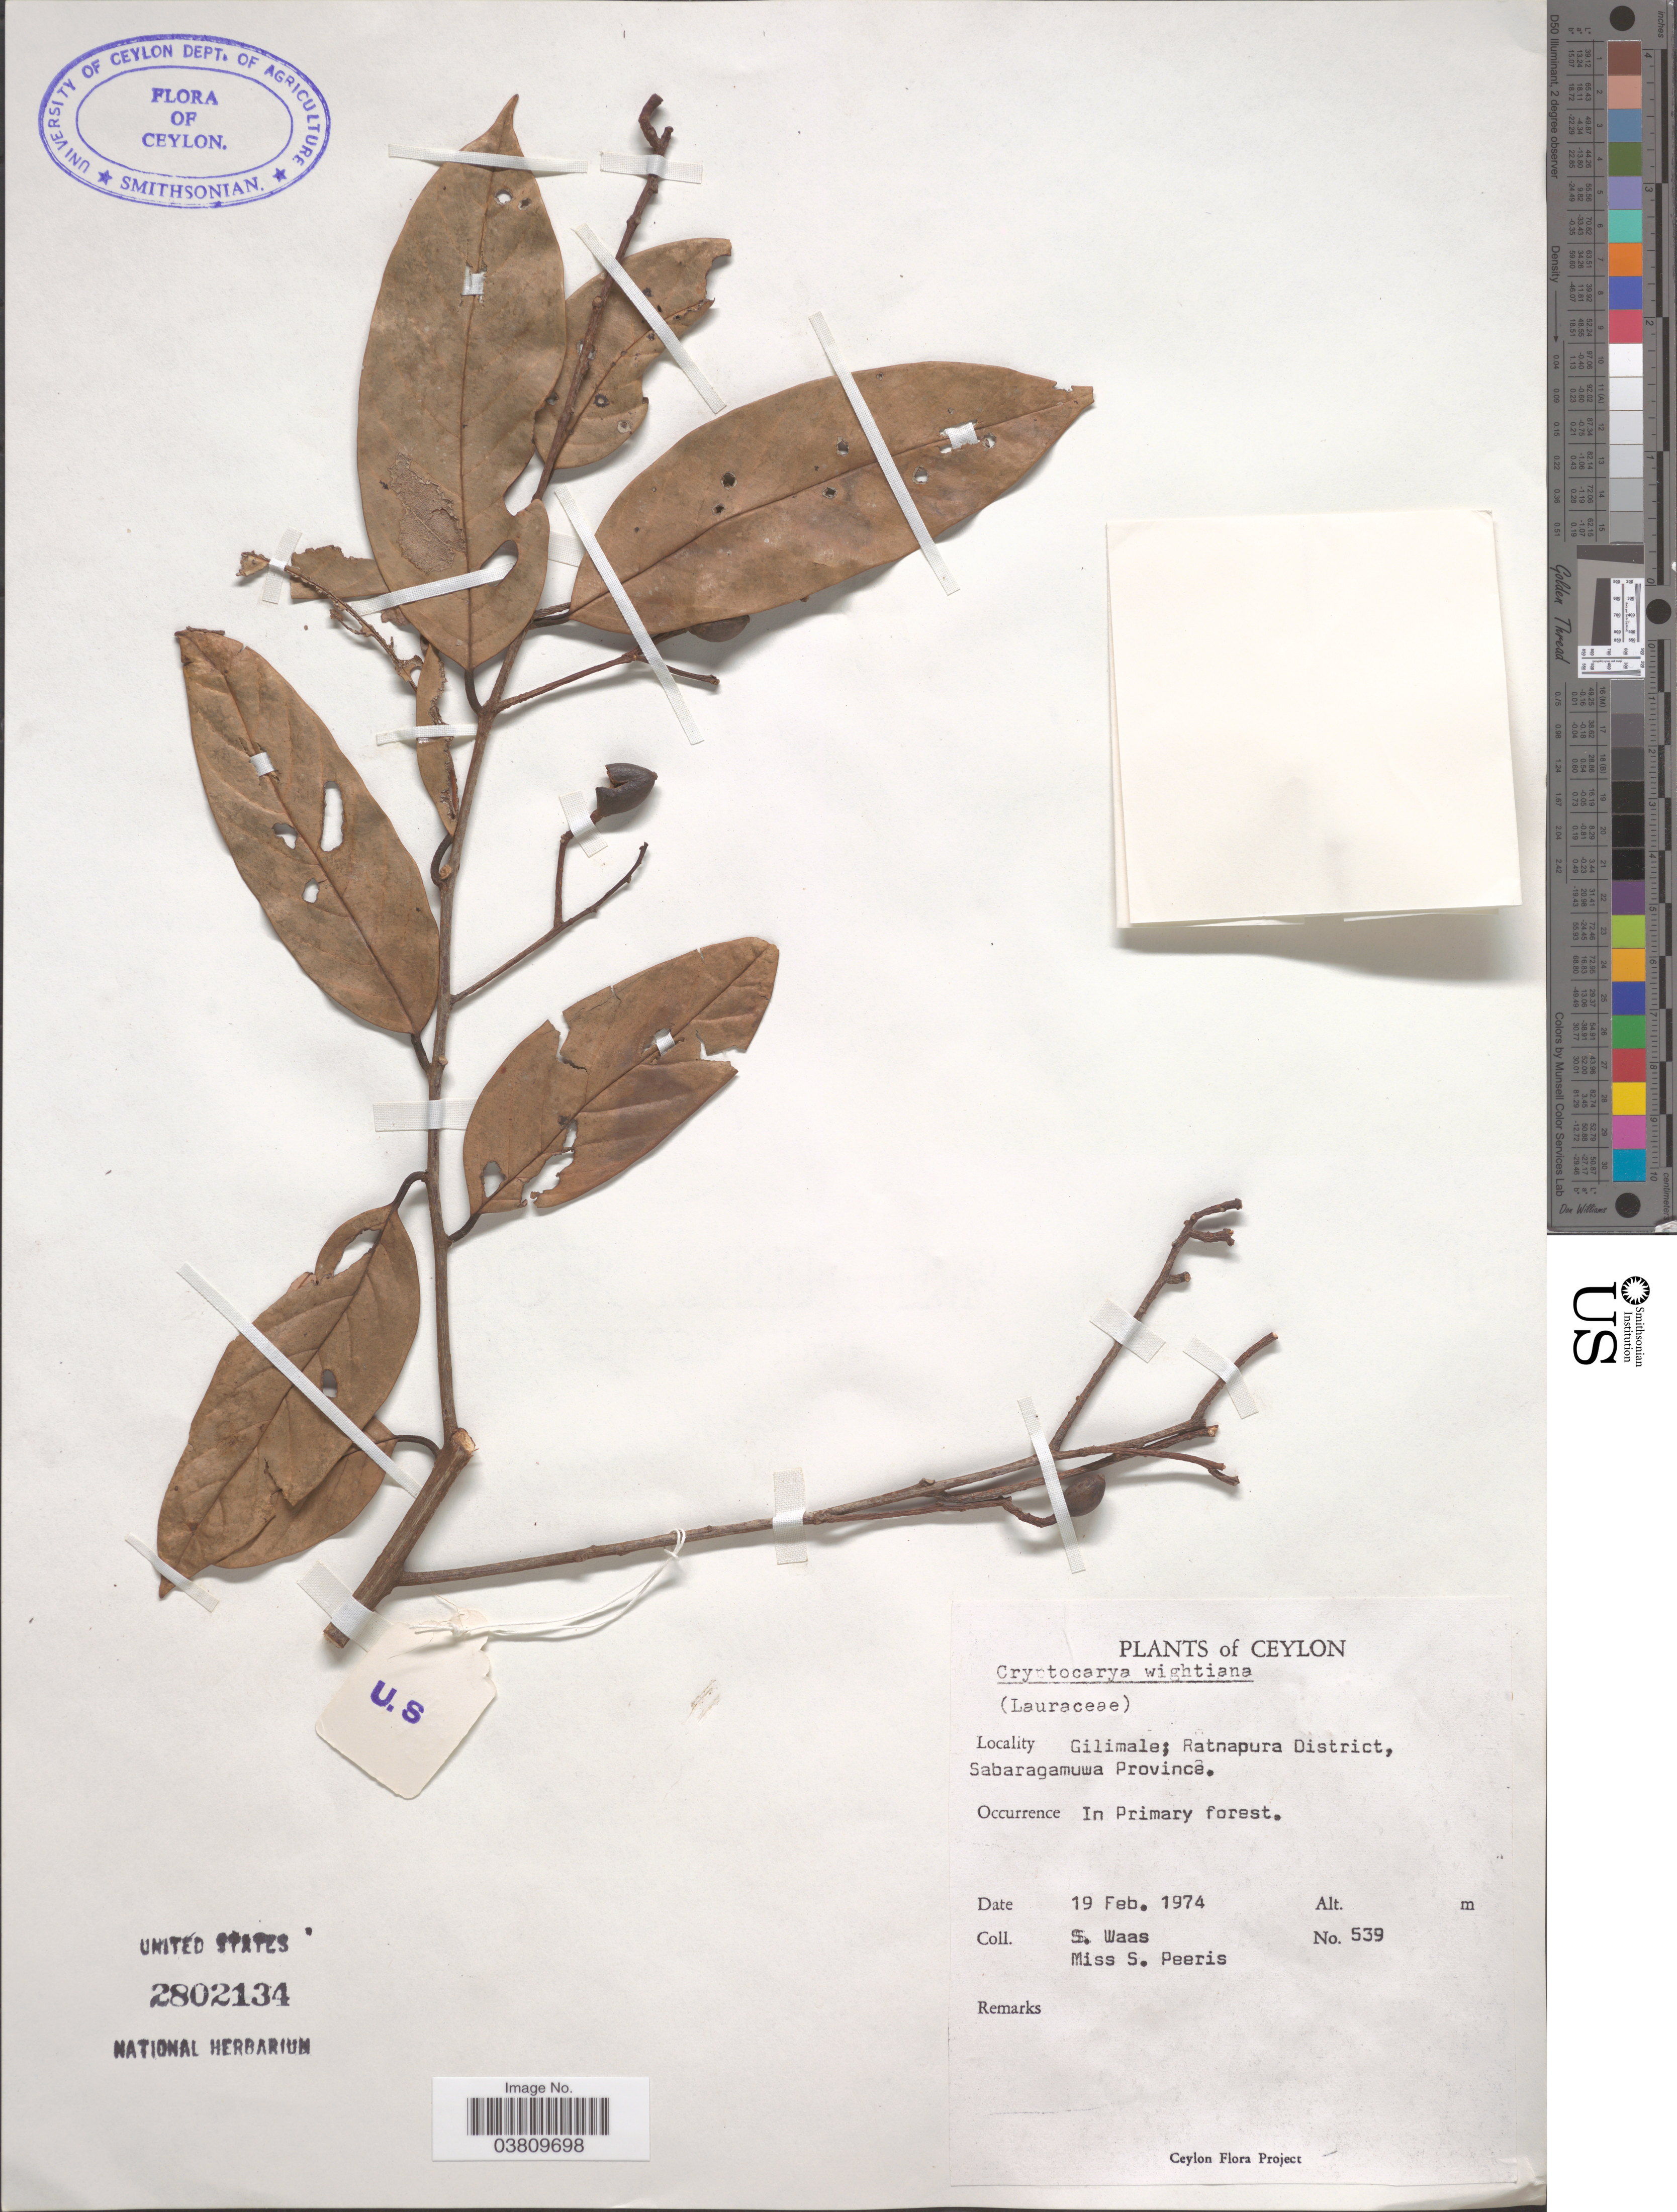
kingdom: Plantae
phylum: Tracheophyta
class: Magnoliopsida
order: Laurales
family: Lauraceae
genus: Cryptocarya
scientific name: Cryptocarya wightiana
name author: Thwaites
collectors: S. Waas & S. Peeris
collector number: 539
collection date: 1974-02-19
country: Sri Lanka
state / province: Sabaragamuwa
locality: Ceylon. Gilimala; Ratnapura District.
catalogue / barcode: US 2802134